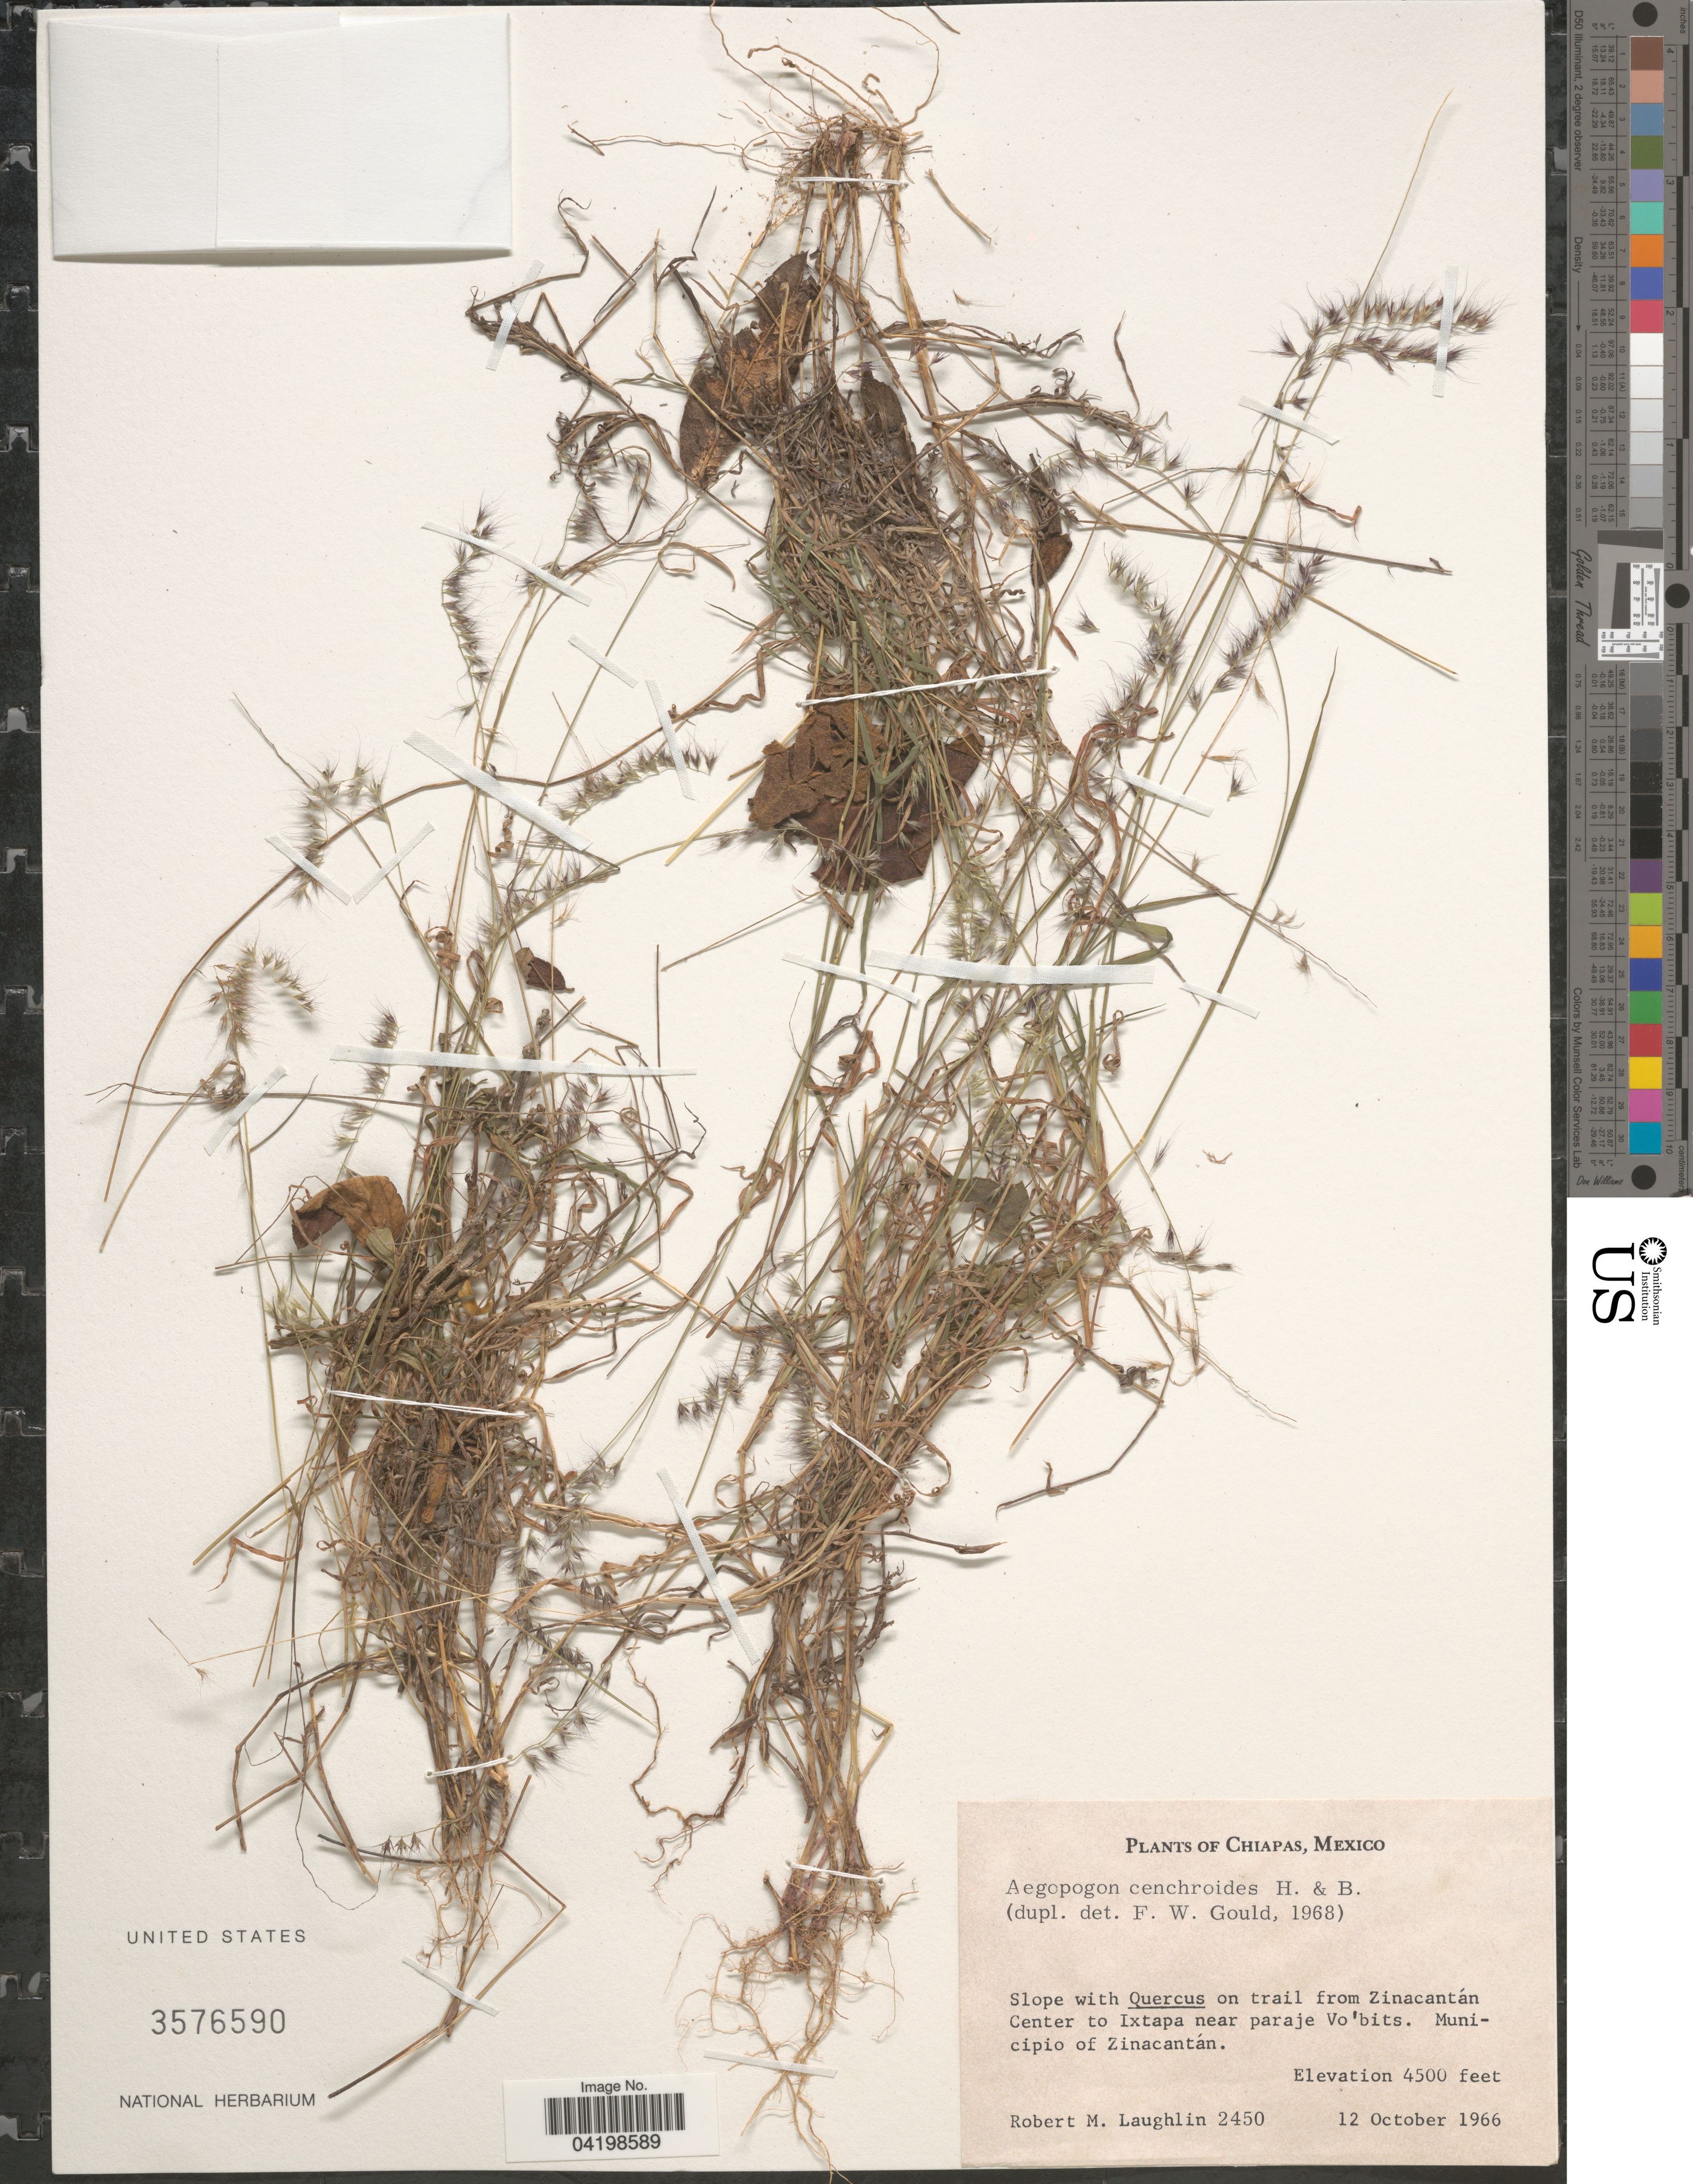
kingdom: Plantae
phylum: Tracheophyta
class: Liliopsida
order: Poales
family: Poaceae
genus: Muhlenbergia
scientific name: Muhlenbergia cenchroides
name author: (Humb. & Bonpl. ex Willd.) P.M. Peterson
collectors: R. M. Laughlin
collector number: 2450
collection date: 1966-10-12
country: Mexico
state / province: Chiapas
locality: On trail from Zinacantán Center to Ixtapa near paraje Vo'bits. Municipio of Zinacantán.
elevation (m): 1372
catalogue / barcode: US 3576590